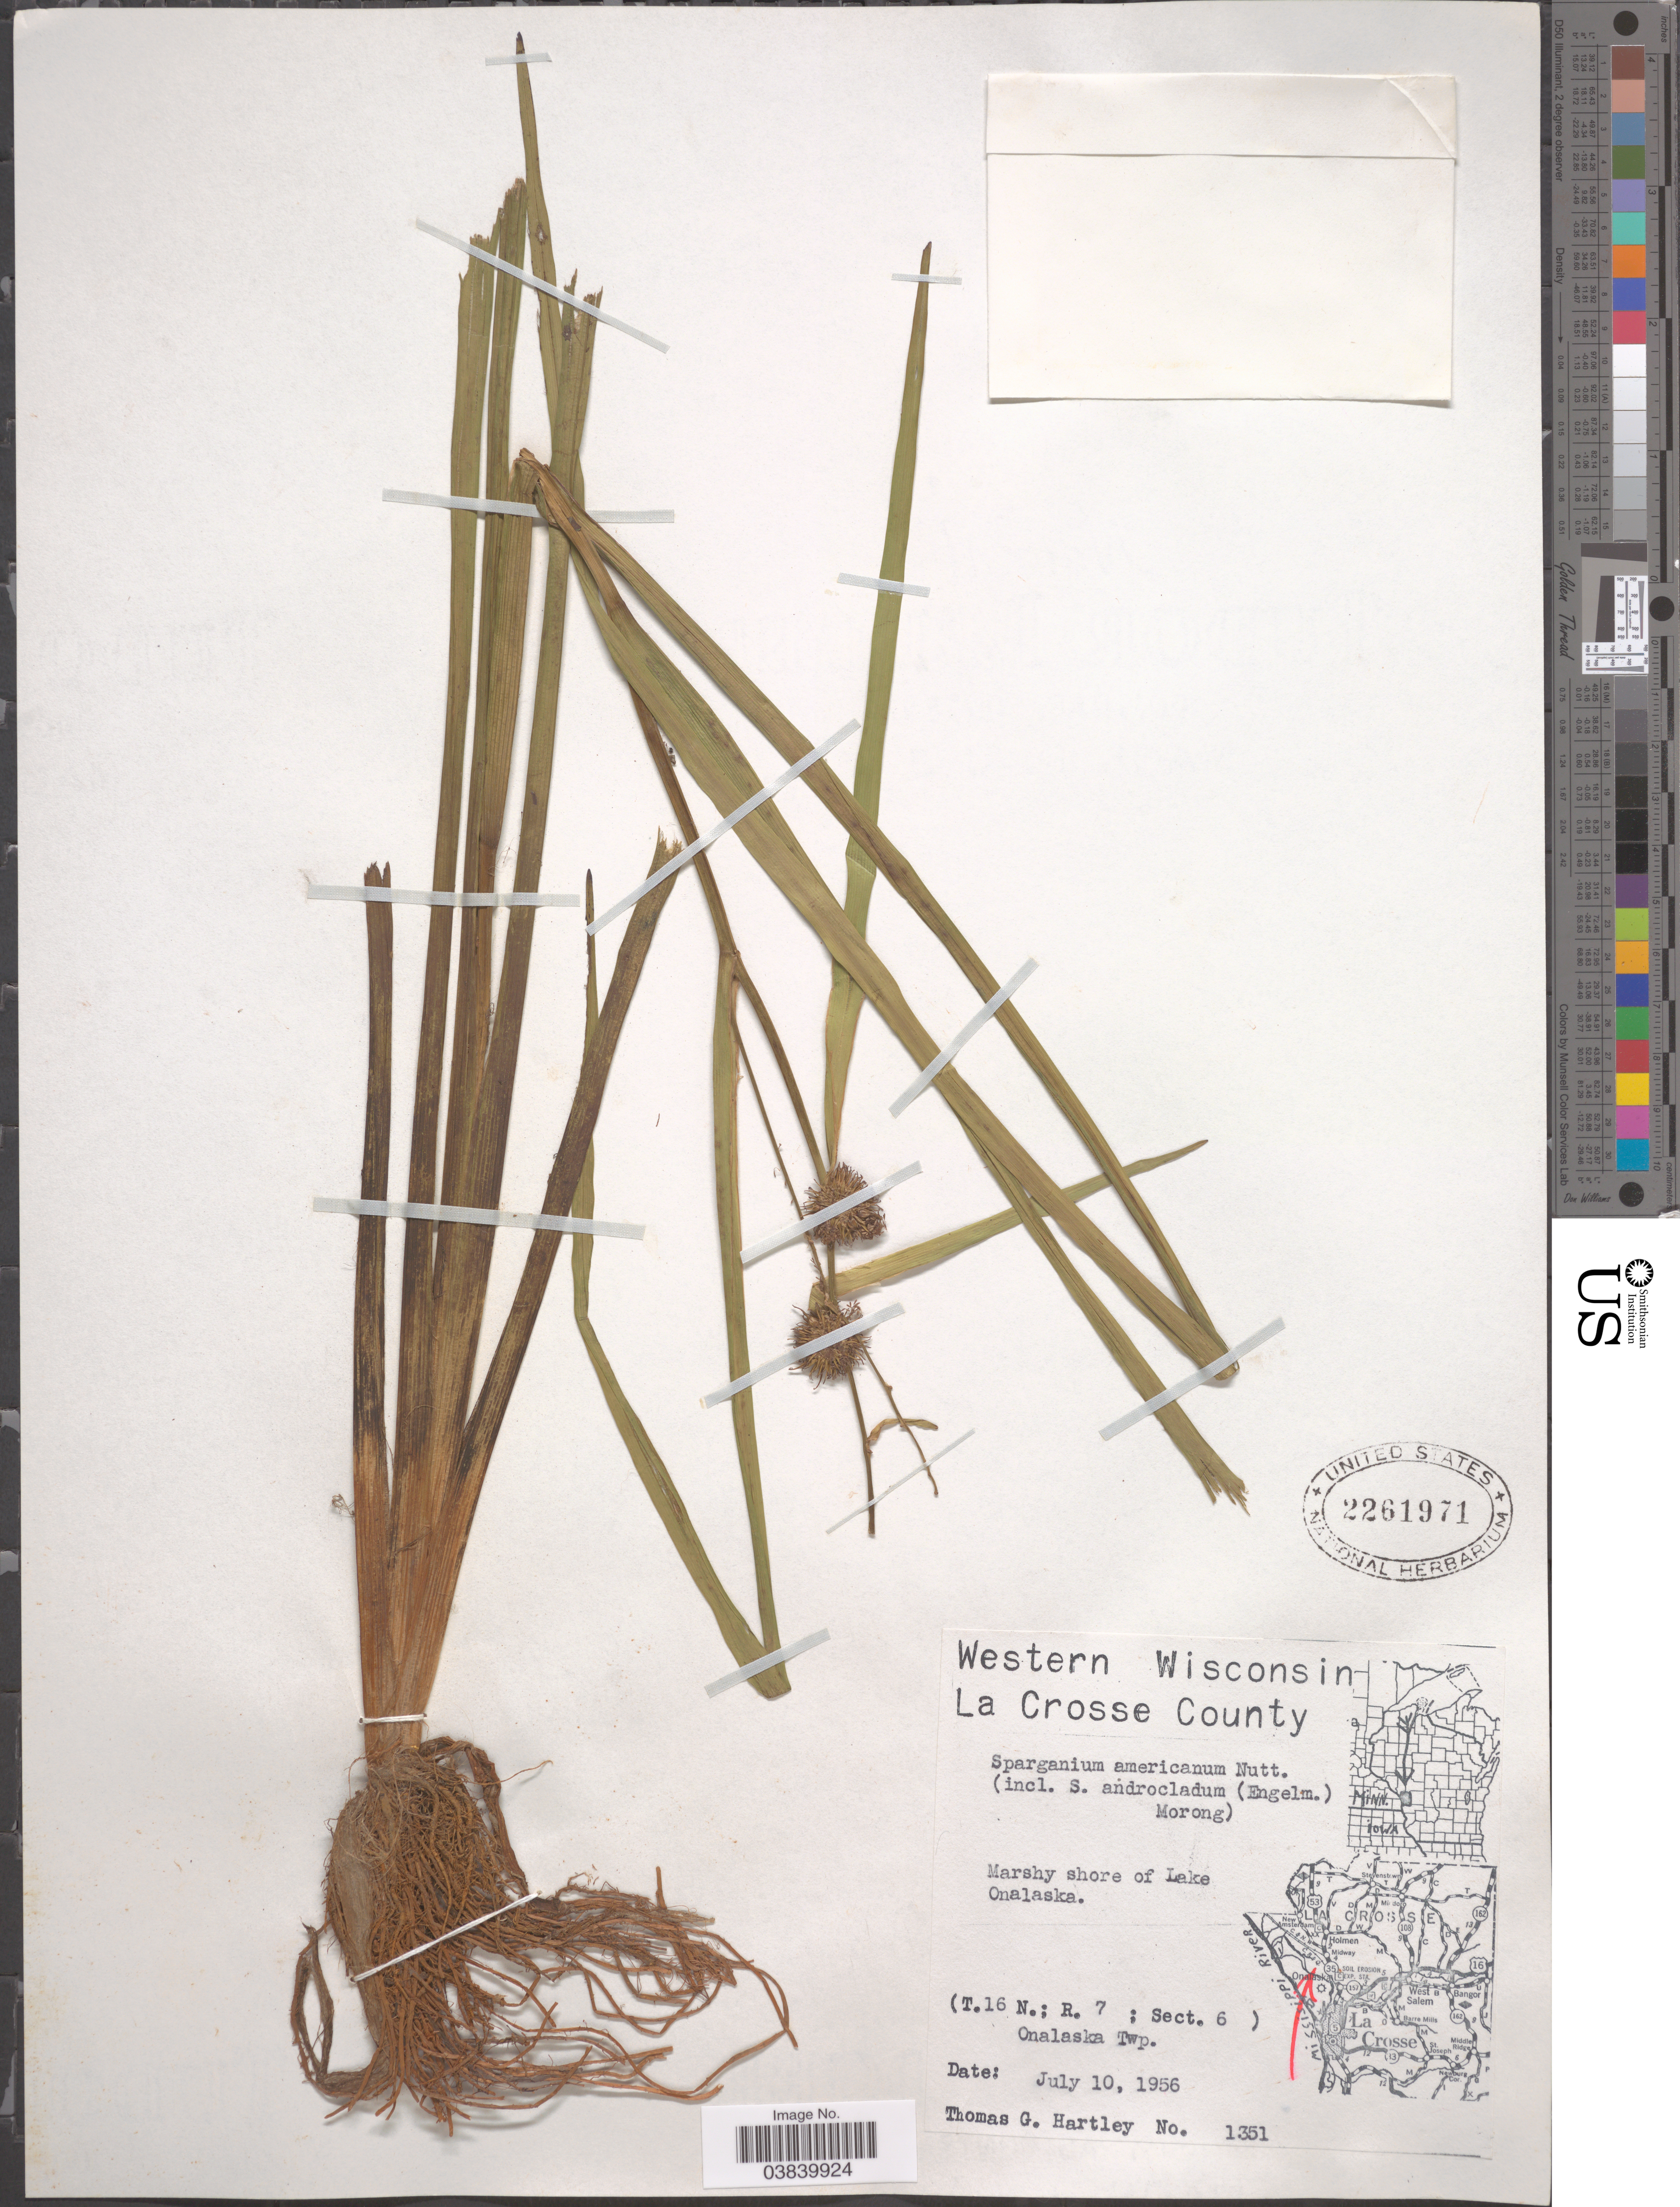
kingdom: Plantae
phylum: Tracheophyta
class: Liliopsida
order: Poales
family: Typhaceae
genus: Sparganium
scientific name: Sparganium androcladum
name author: Morong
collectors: T. G. Hartley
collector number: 1351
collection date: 1956-07-10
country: United States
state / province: Wisconsin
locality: Western Wisconsin, La Crosse County. Marshy shore of Lake Onalaska. (T.16 N.; R. 7; Sect. 6) Onalaska Twp.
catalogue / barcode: US 2261971